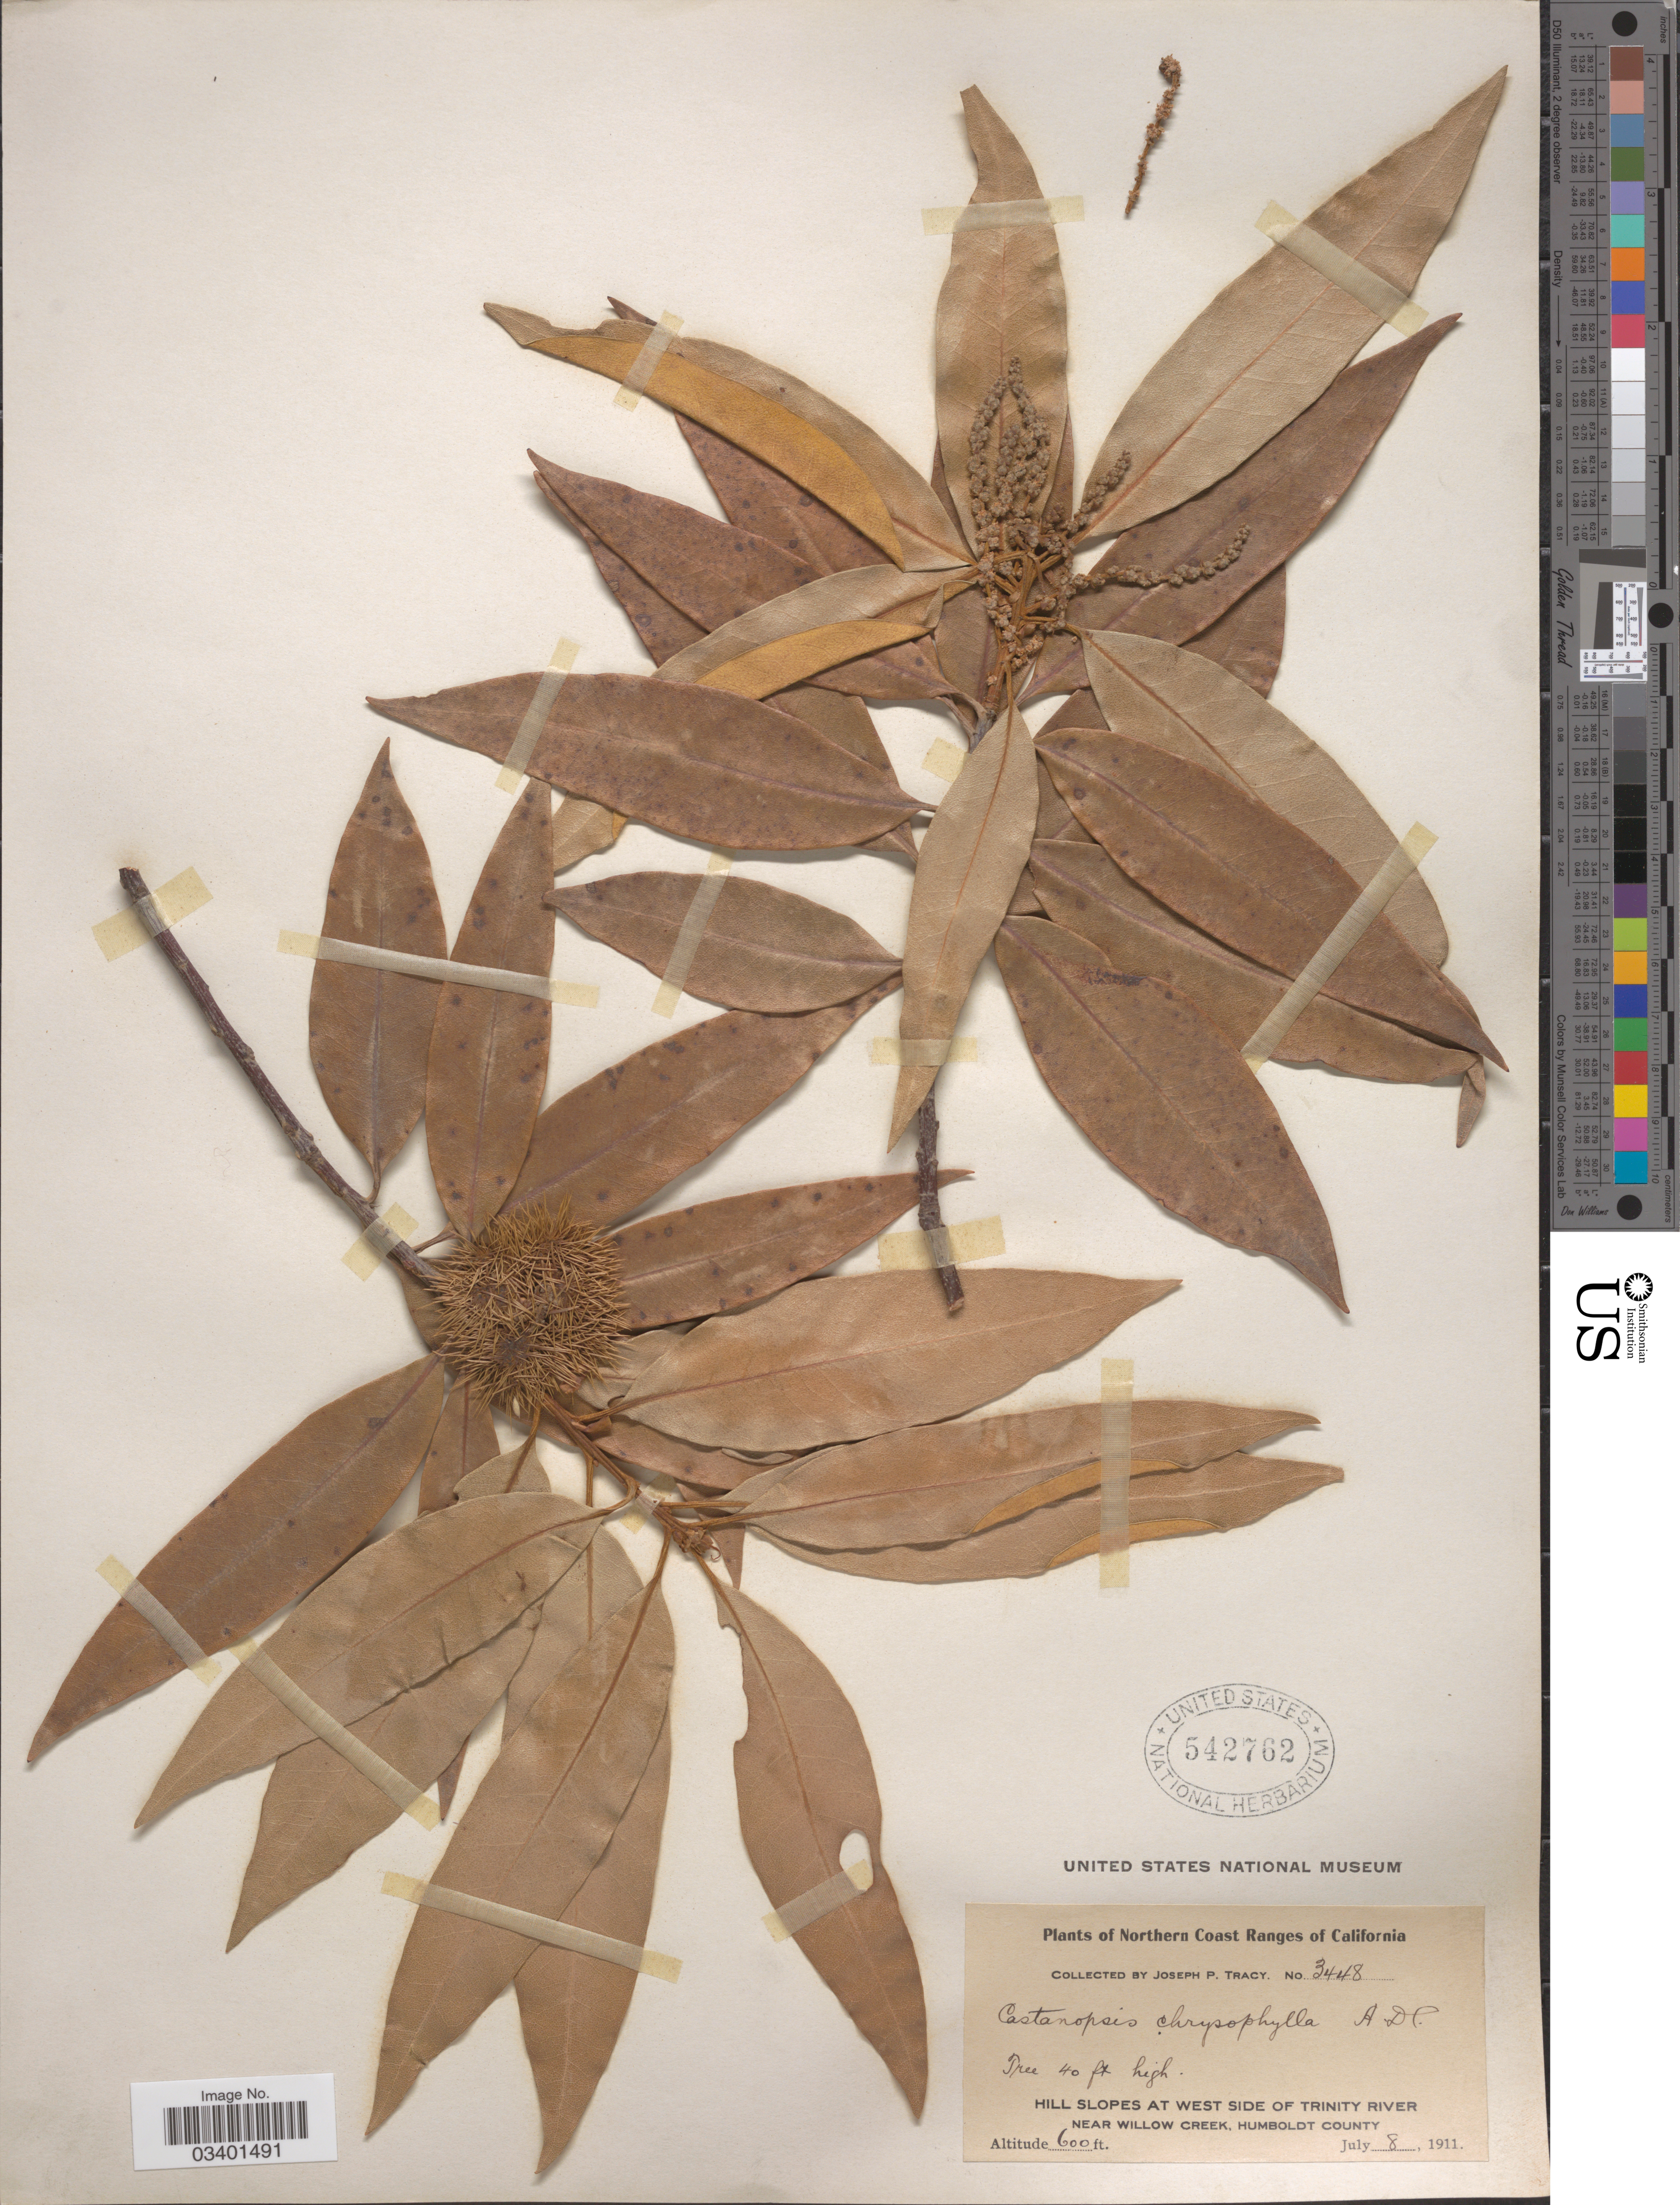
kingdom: Plantae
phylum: Tracheophyta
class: Magnoliopsida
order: Fagales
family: Fagaceae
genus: Chrysolepis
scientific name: Chrysolepis chrysophylla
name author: (Douglas ex Hook.) Hjelmq.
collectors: J. Tracy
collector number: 3448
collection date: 1911-07-08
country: United States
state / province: California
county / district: Humboldt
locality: Northern Coast Ranges of California. Hill slopes at west side of Trinity River. Near Willow Creek, Humboldt County.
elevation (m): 183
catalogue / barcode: US 542762